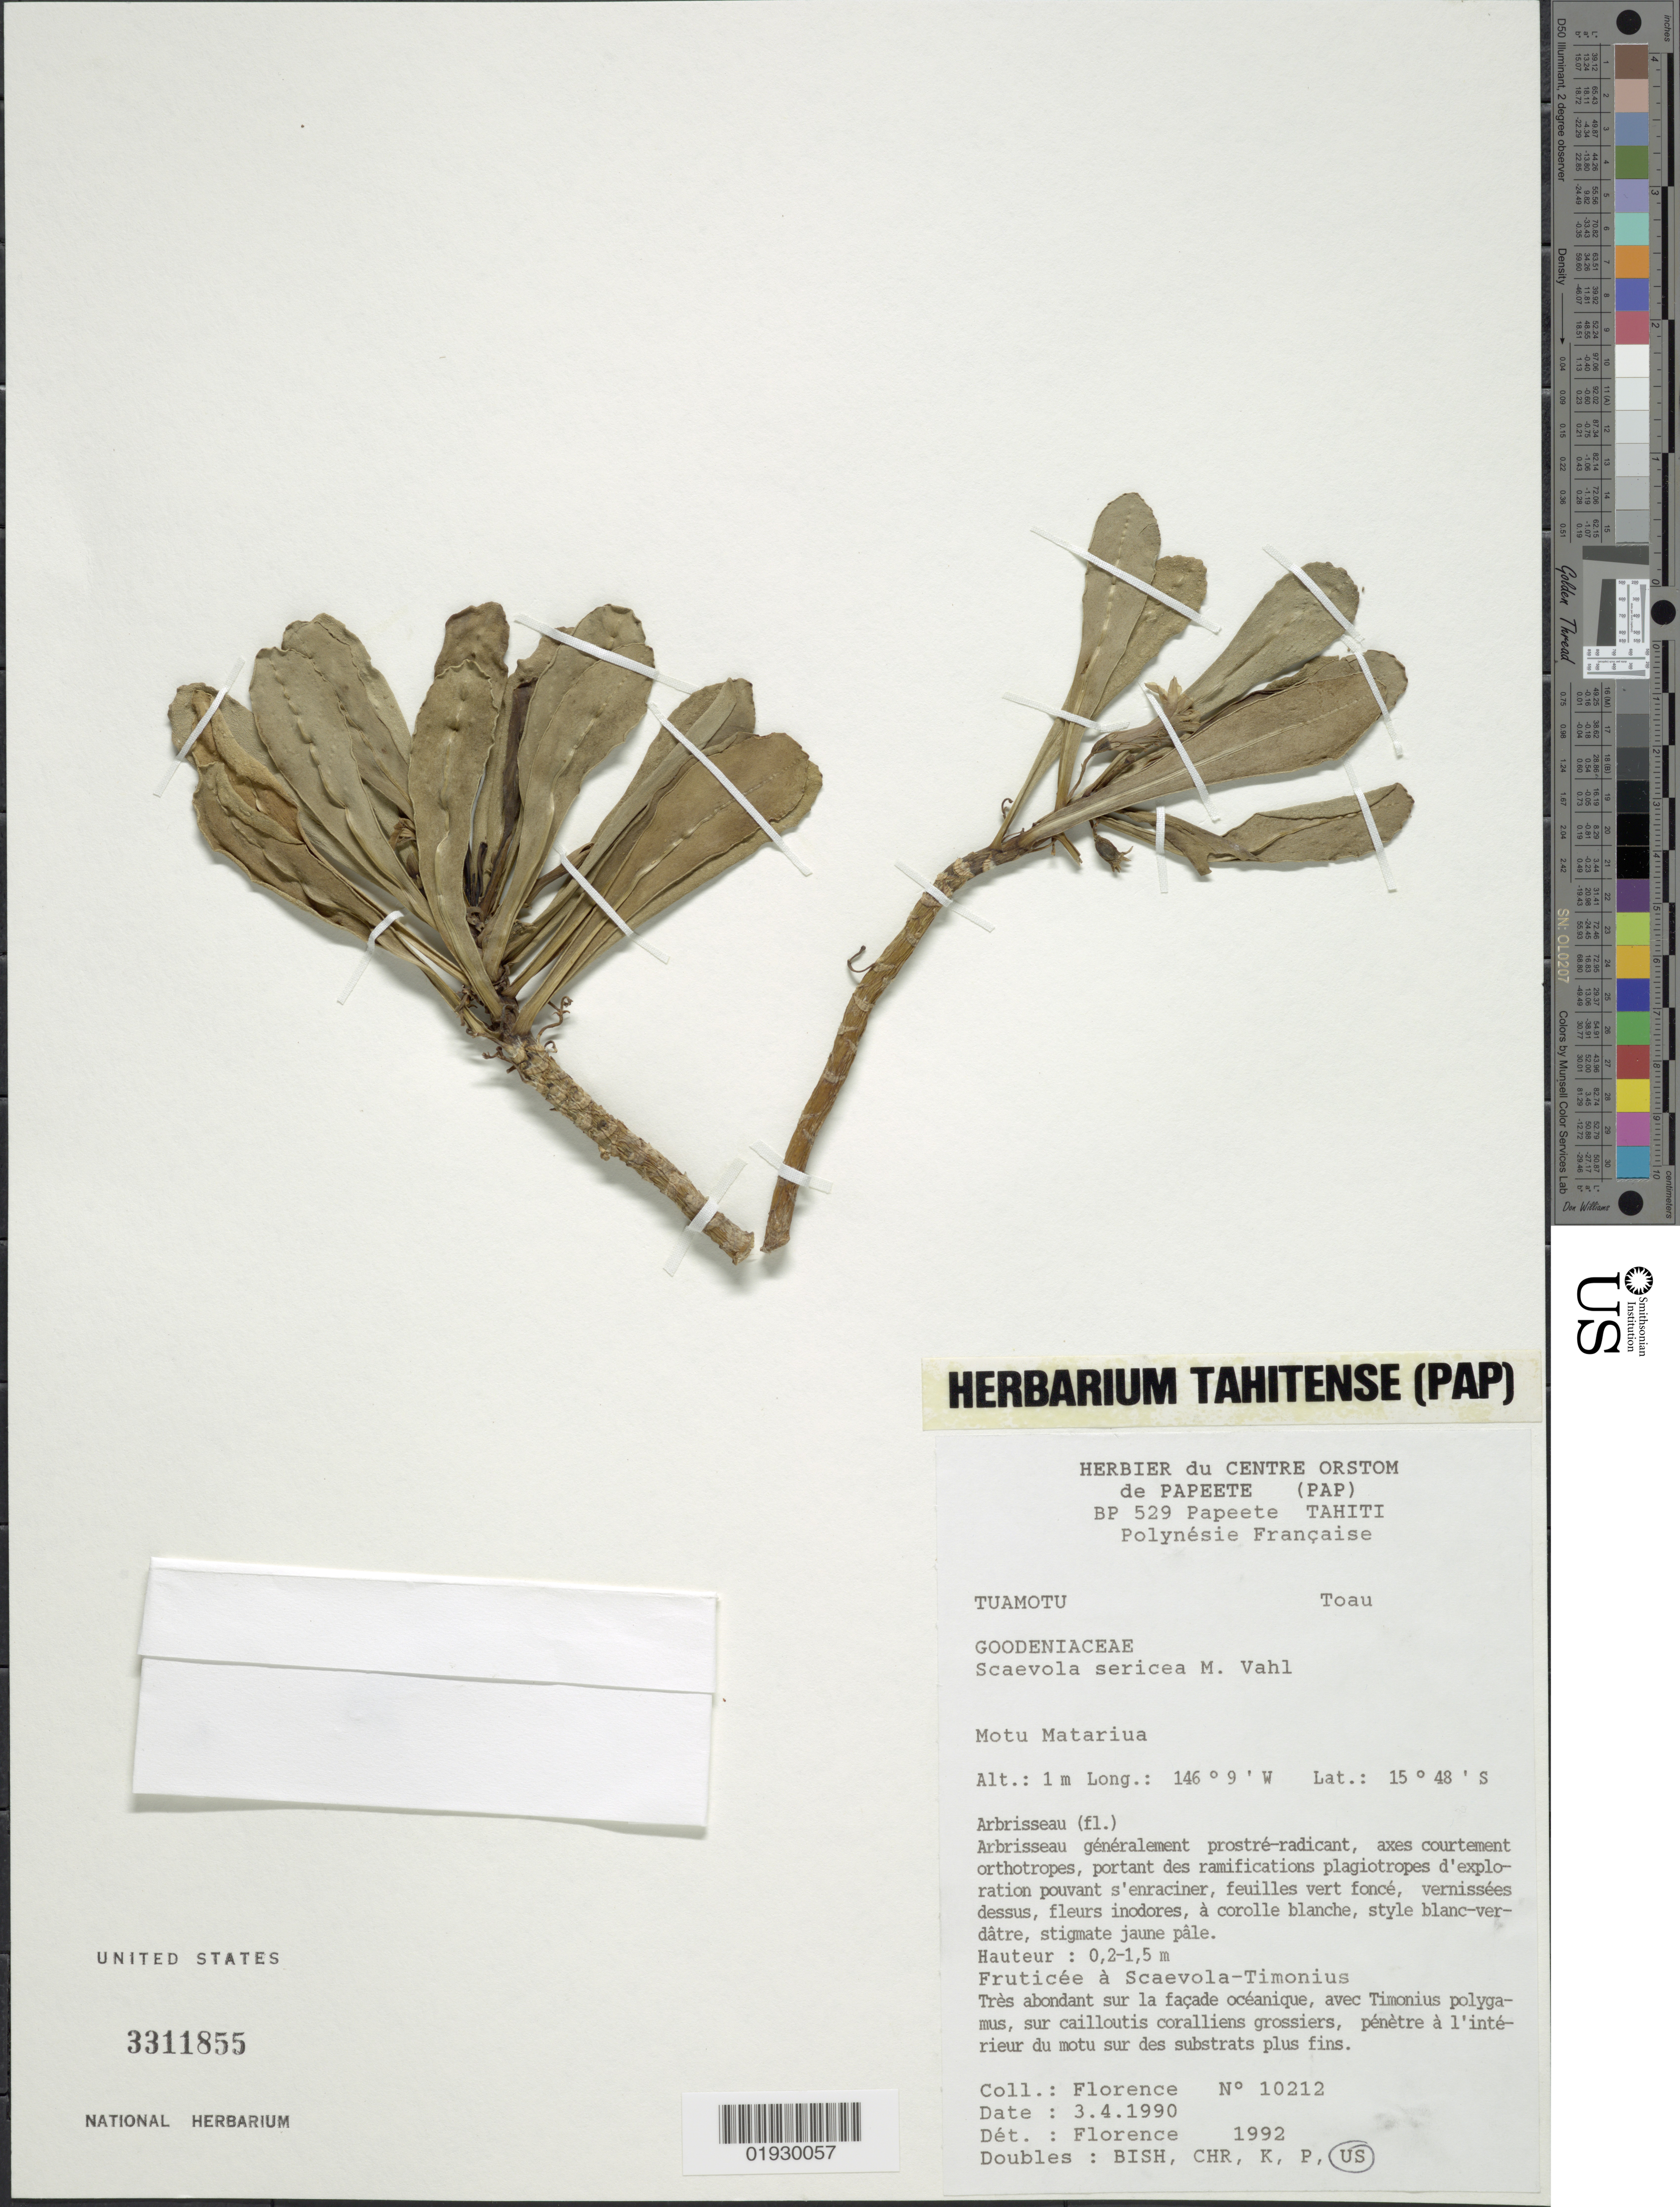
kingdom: Plantae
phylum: Tracheophyta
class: Magnoliopsida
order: Asterales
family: Goodeniaceae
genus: Scaevola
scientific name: Scaevola taccada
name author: (Gaertn.) Roxb.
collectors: -. Florence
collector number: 10212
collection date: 1990-04-03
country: French Polynesia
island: Toau Atoll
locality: Tuamotu, Toau, Motu Matariua.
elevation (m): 1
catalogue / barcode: US 3311855